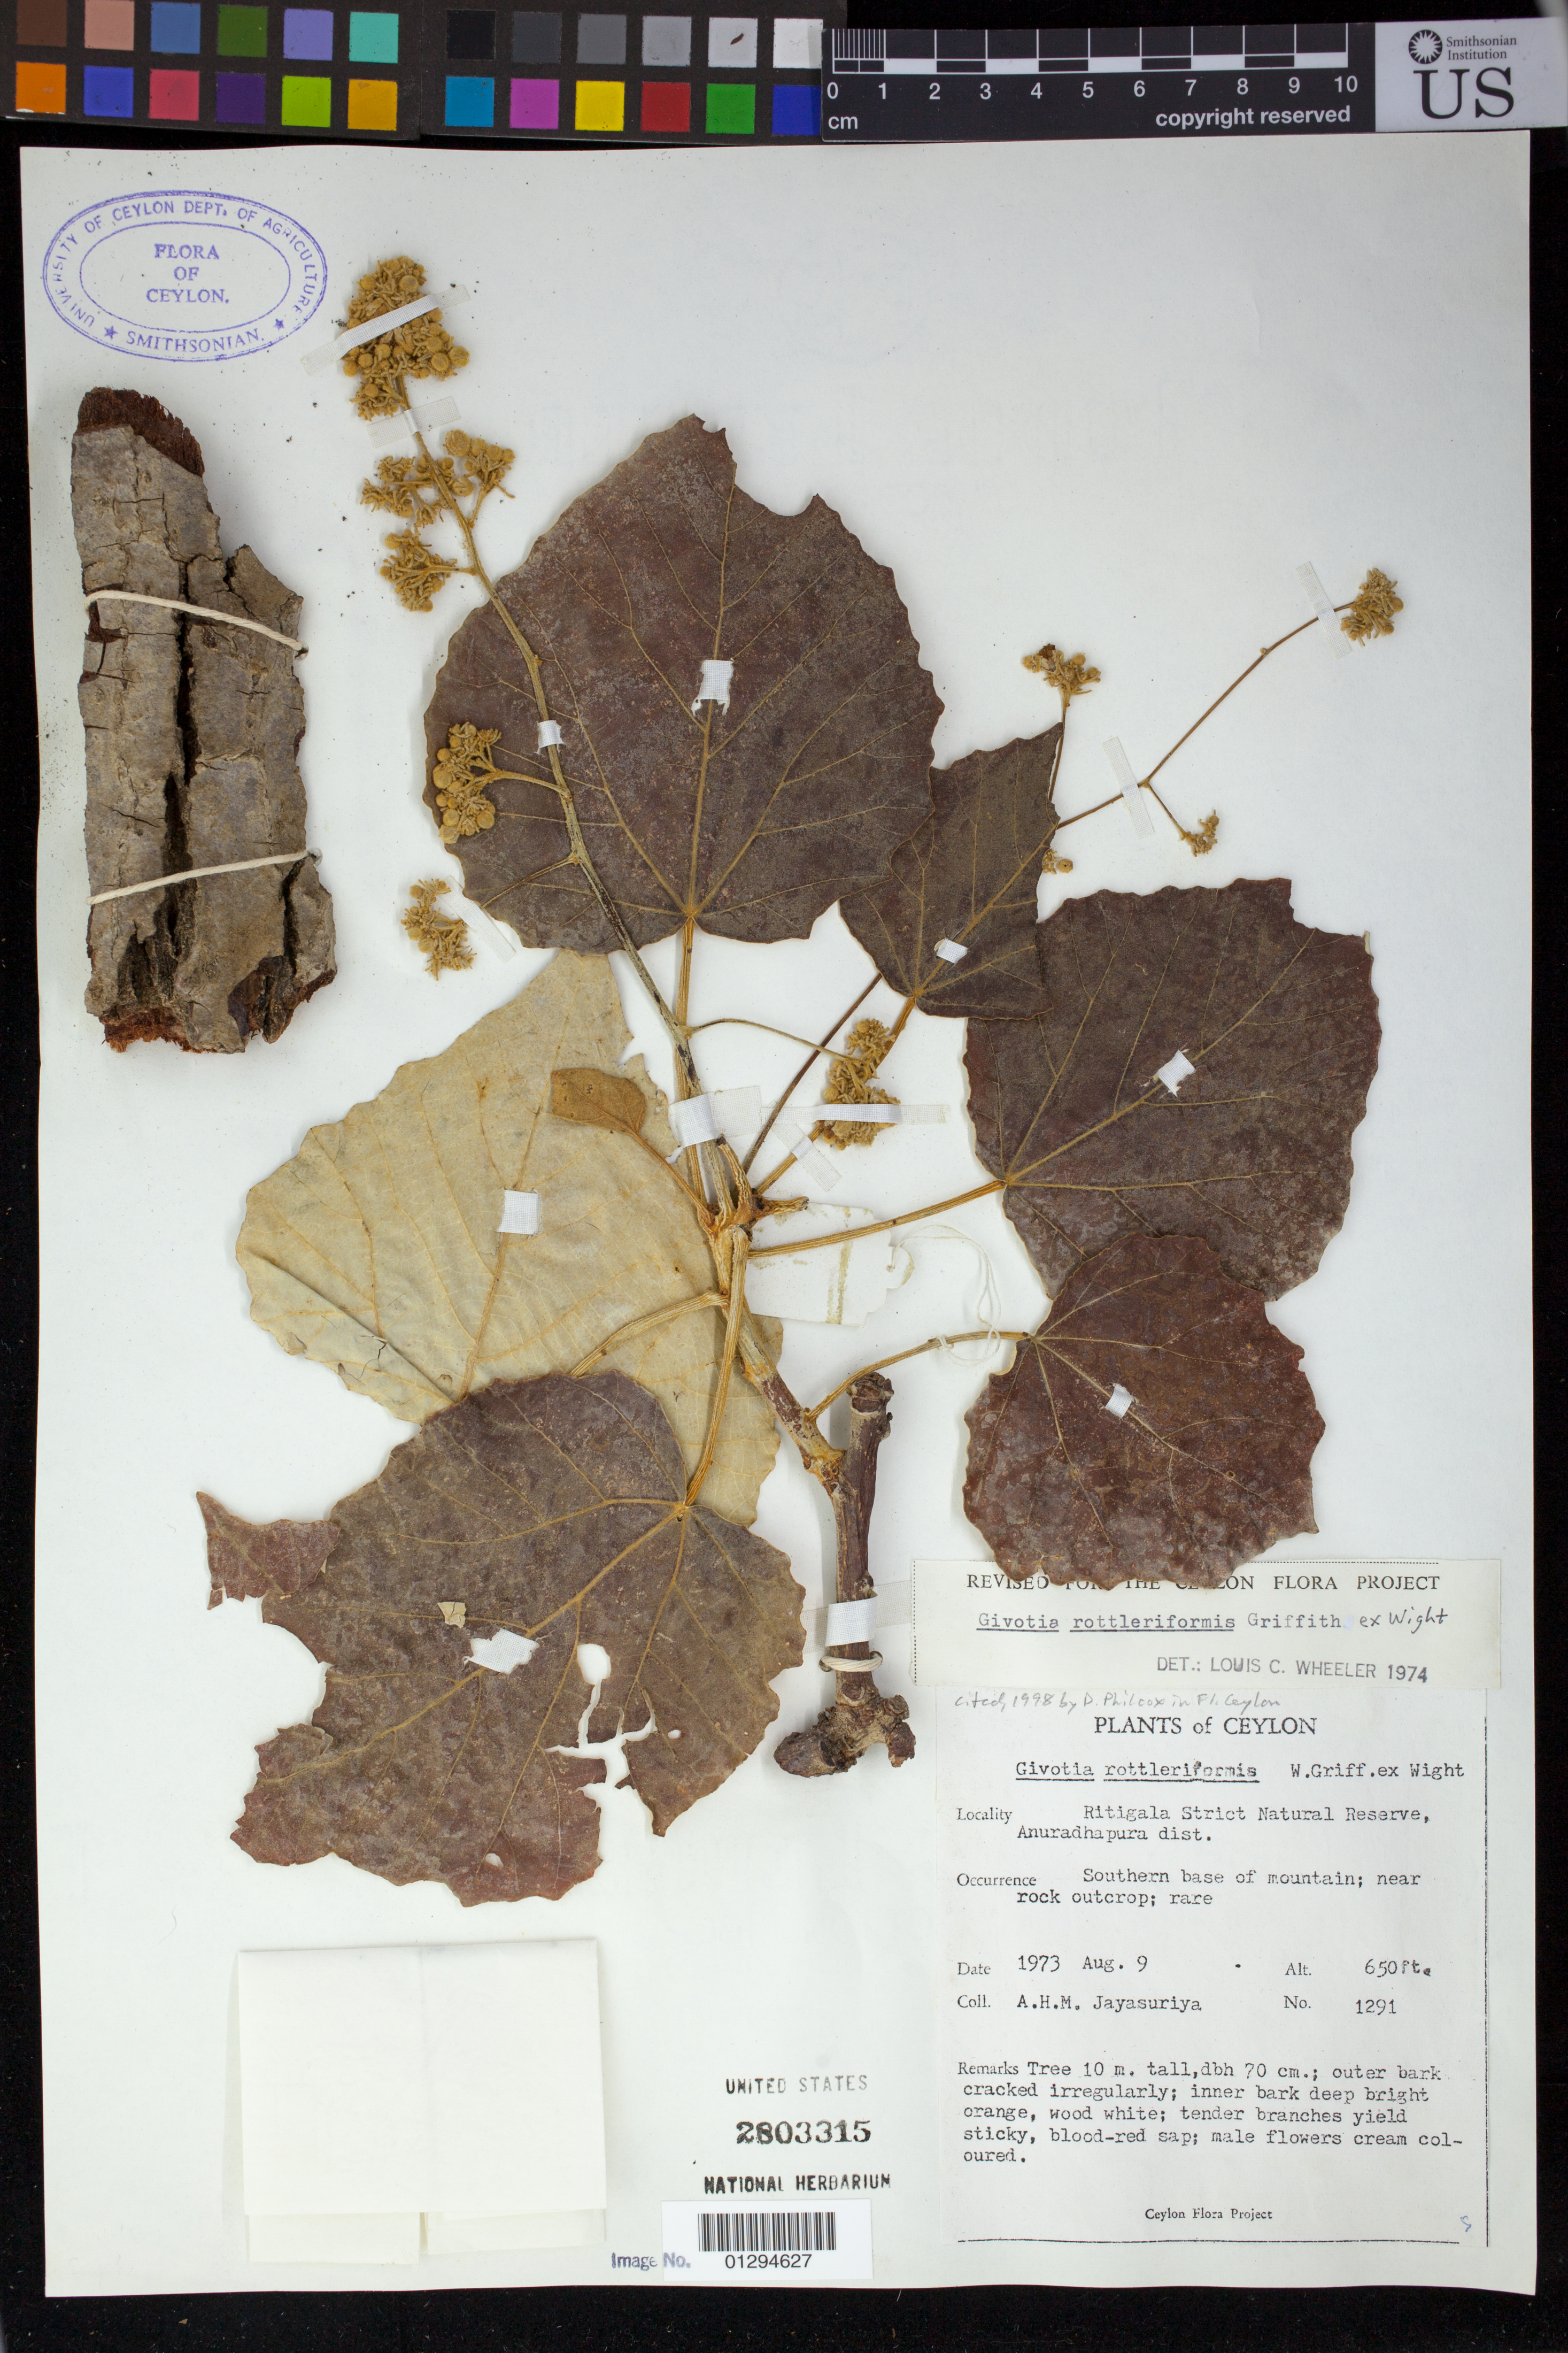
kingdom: Plantae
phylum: Tracheophyta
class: Magnoliopsida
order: Malpighiales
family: Euphorbiaceae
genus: Givotia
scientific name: Givotia rottleriformis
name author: Griff. ex Wight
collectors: A. H. Jayasuriya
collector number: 1291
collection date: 1973-08-09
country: Sri Lanka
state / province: North Central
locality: Ritigala Strict Natural Reserve, Anuradhapura dist. Southern base of mountain; near rock outcrop; rare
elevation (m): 198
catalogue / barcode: US 2803315